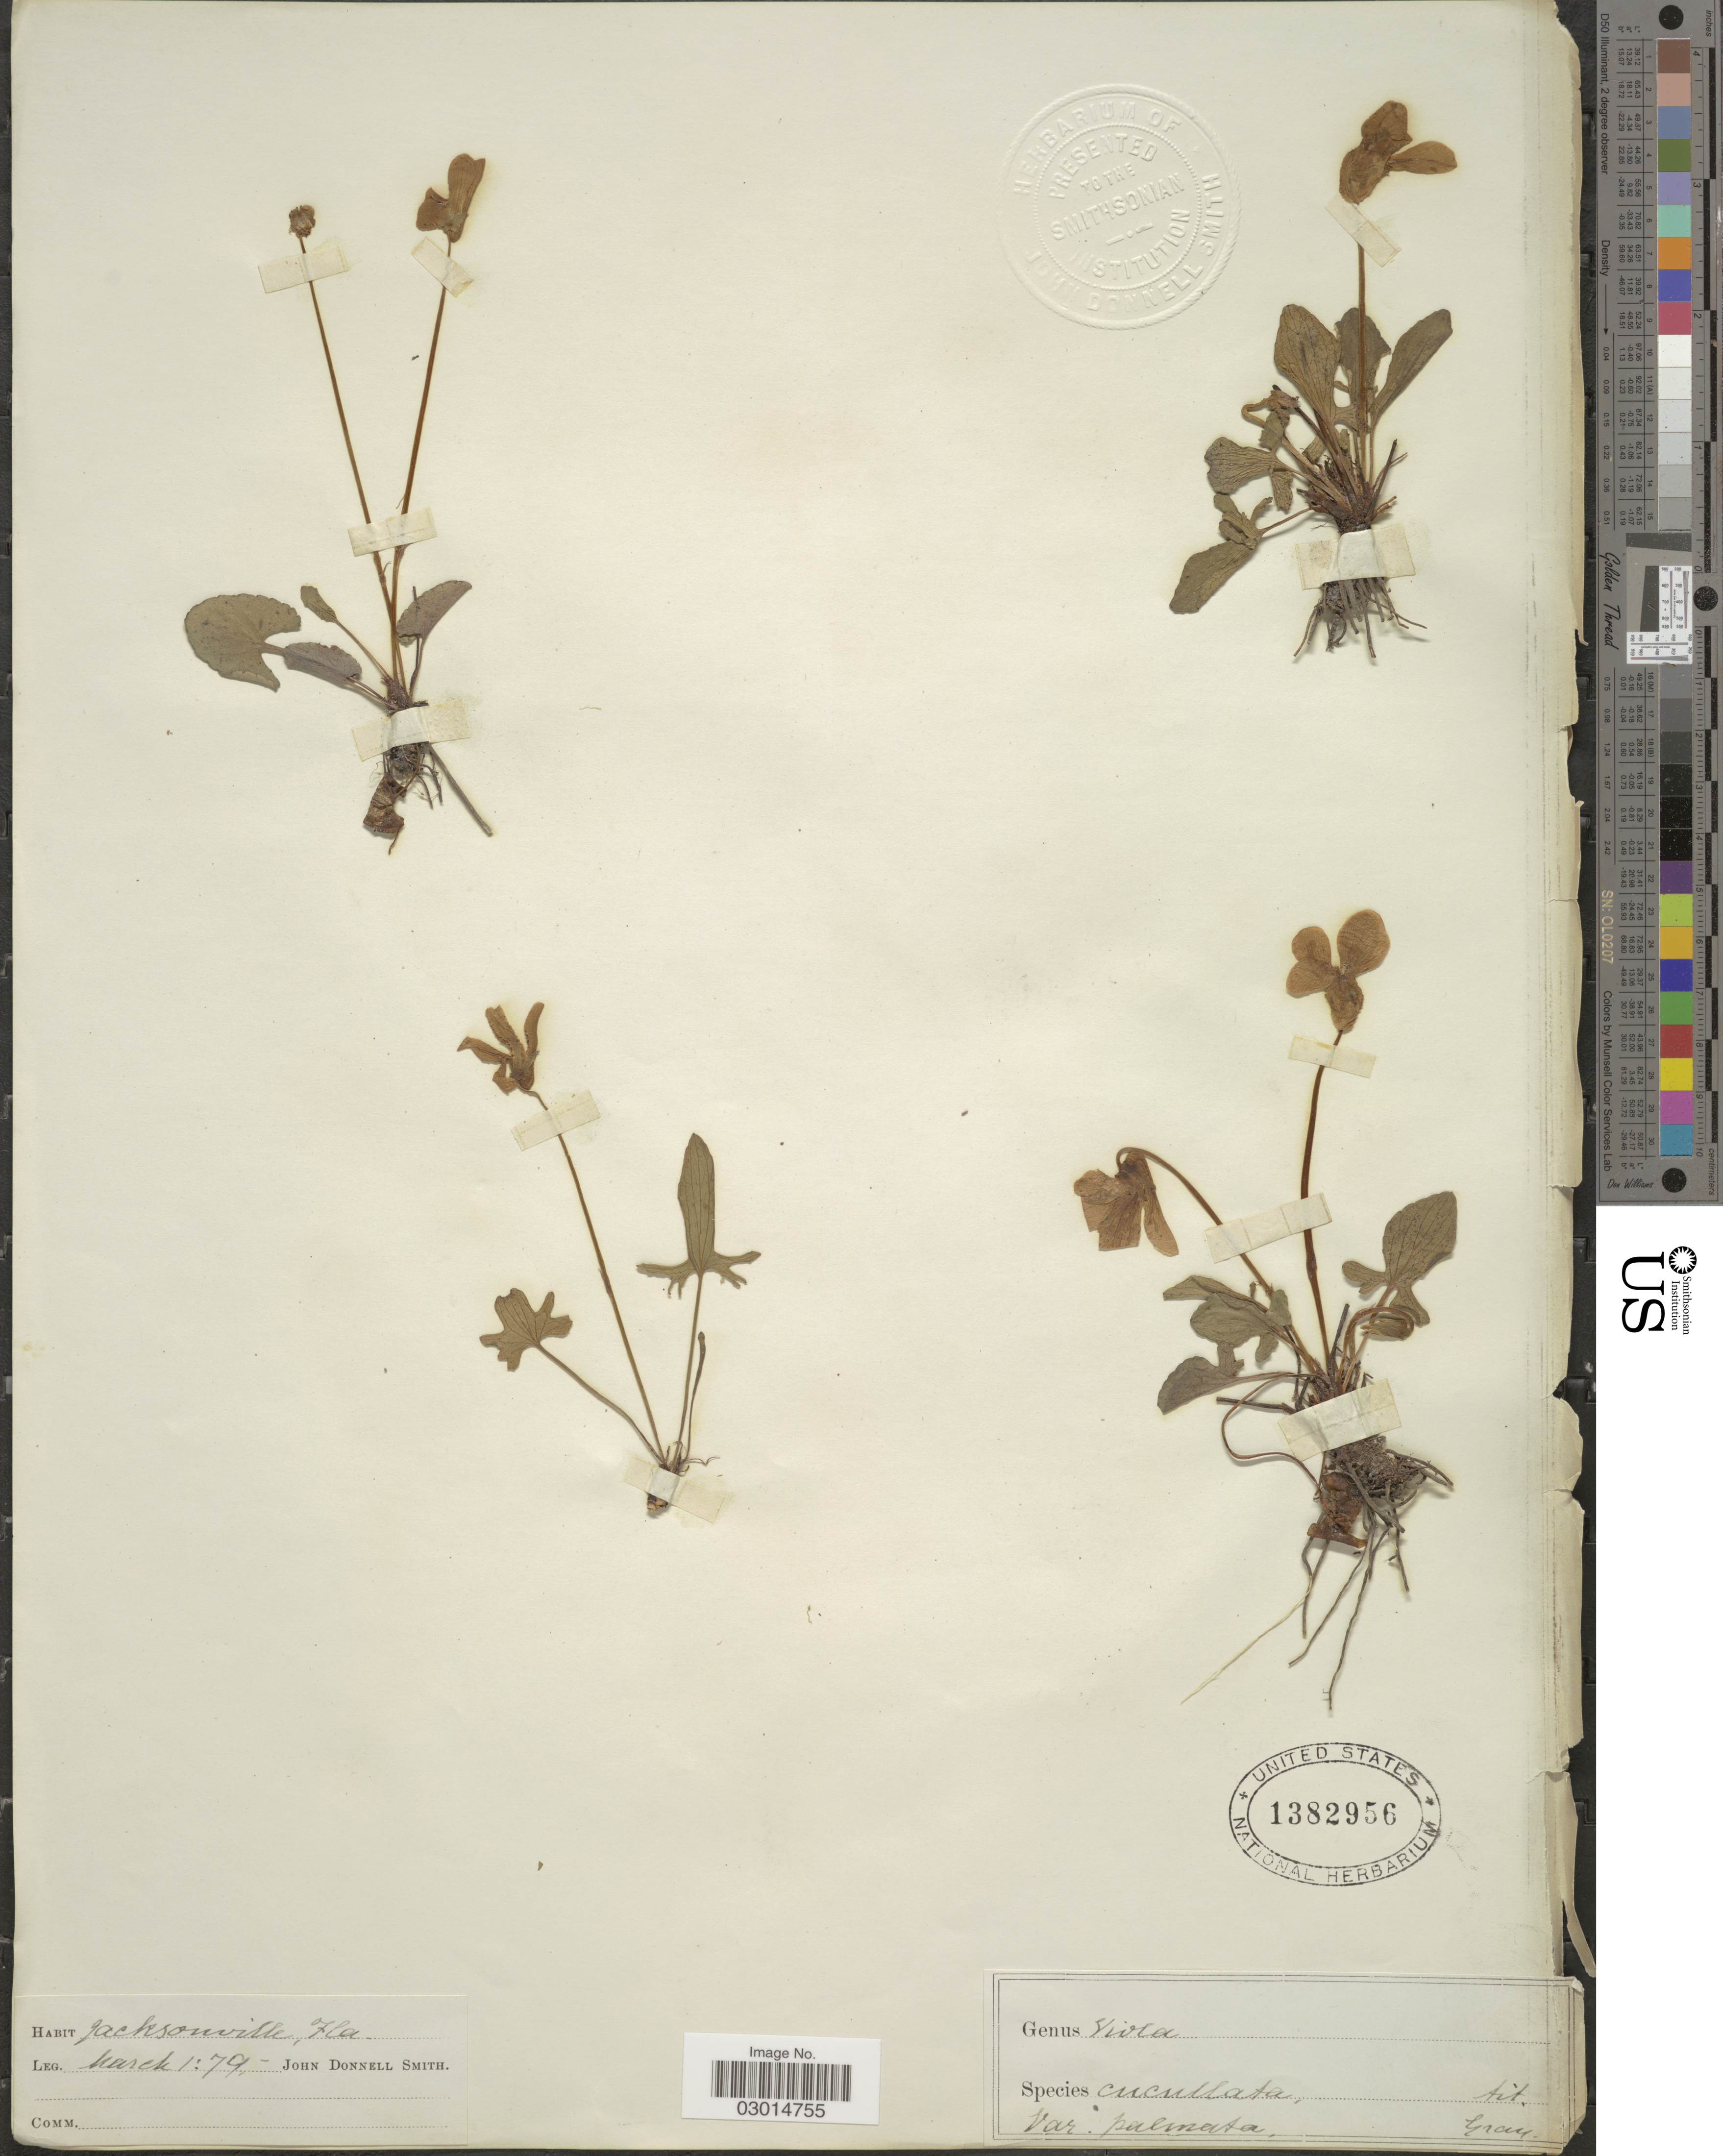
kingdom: Plantae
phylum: Tracheophyta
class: Magnoliopsida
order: Malpighiales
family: Violaceae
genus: Viola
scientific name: Viola cucullata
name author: Aiton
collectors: J. Donnell Smith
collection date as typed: Transcribed d/m/y: 1/3/79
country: United States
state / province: Florida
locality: Jacksonville.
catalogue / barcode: US 1382956